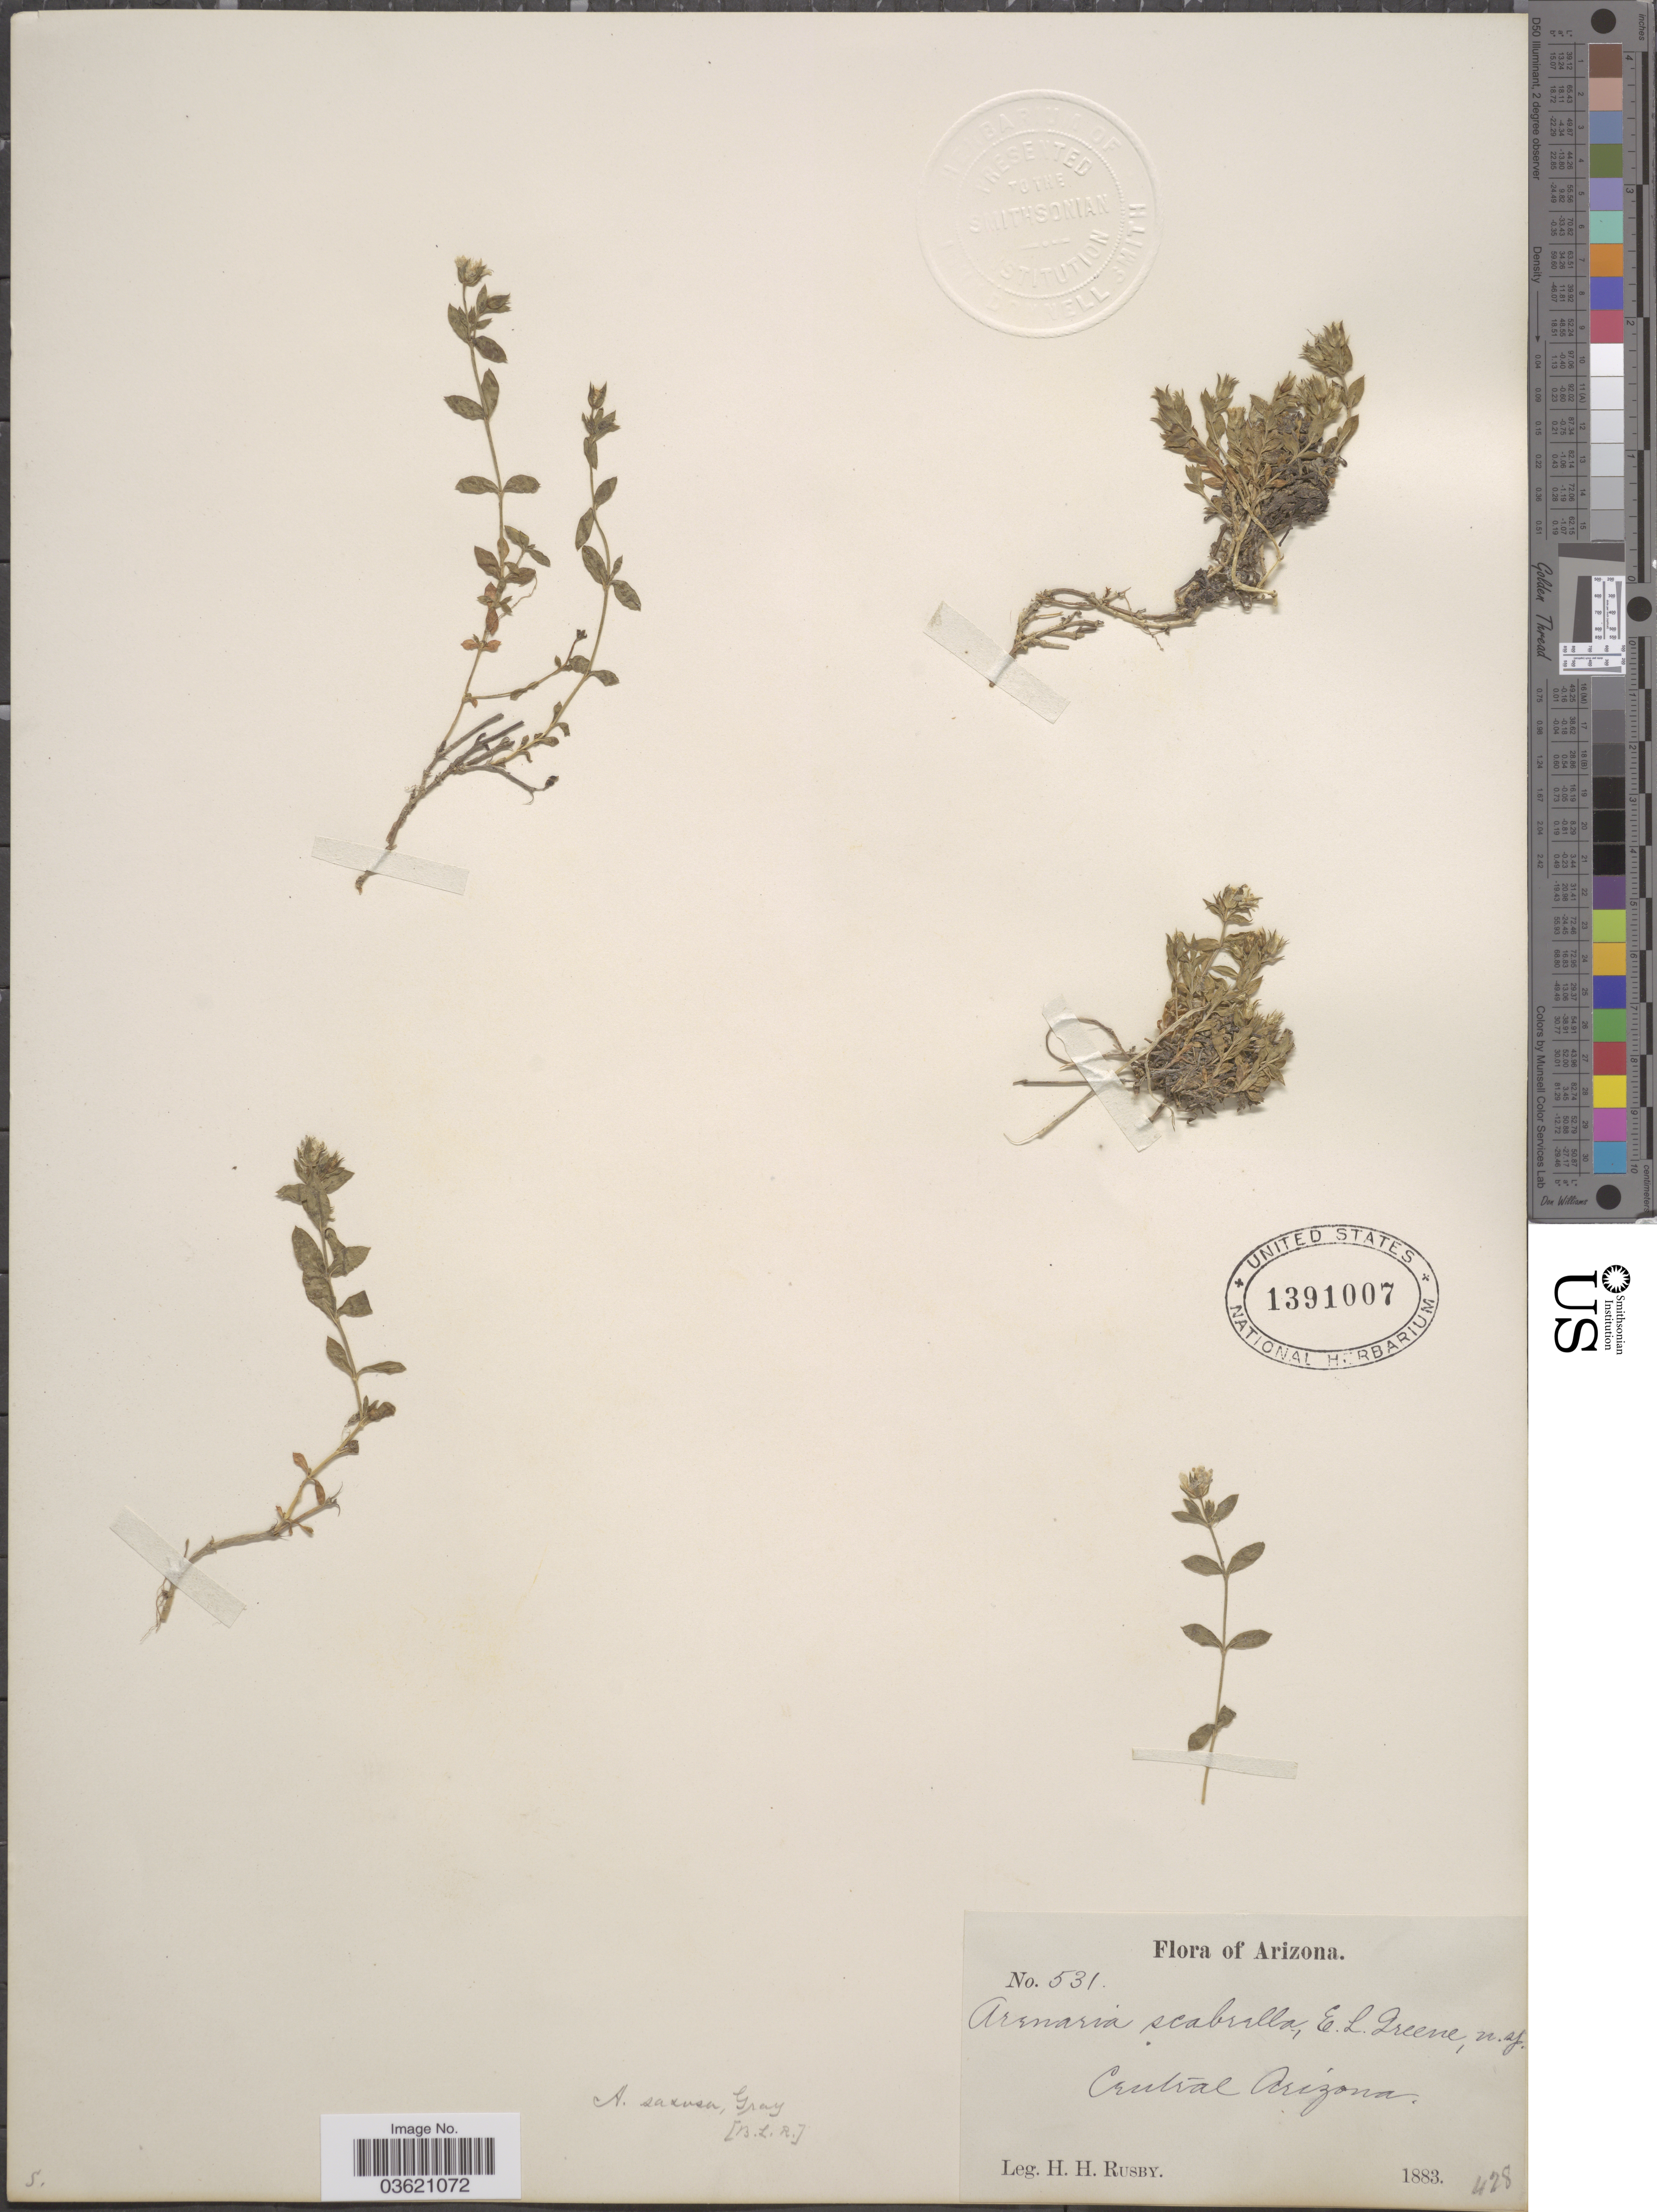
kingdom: Plantae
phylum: Tracheophyta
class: Magnoliopsida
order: Caryophyllales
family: Caryophyllaceae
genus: Arenaria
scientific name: Arenaria saxosa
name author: A. Gray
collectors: H. H. Rusby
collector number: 531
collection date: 1883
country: United States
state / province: Arizona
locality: Central Arizona.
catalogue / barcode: US 1391007